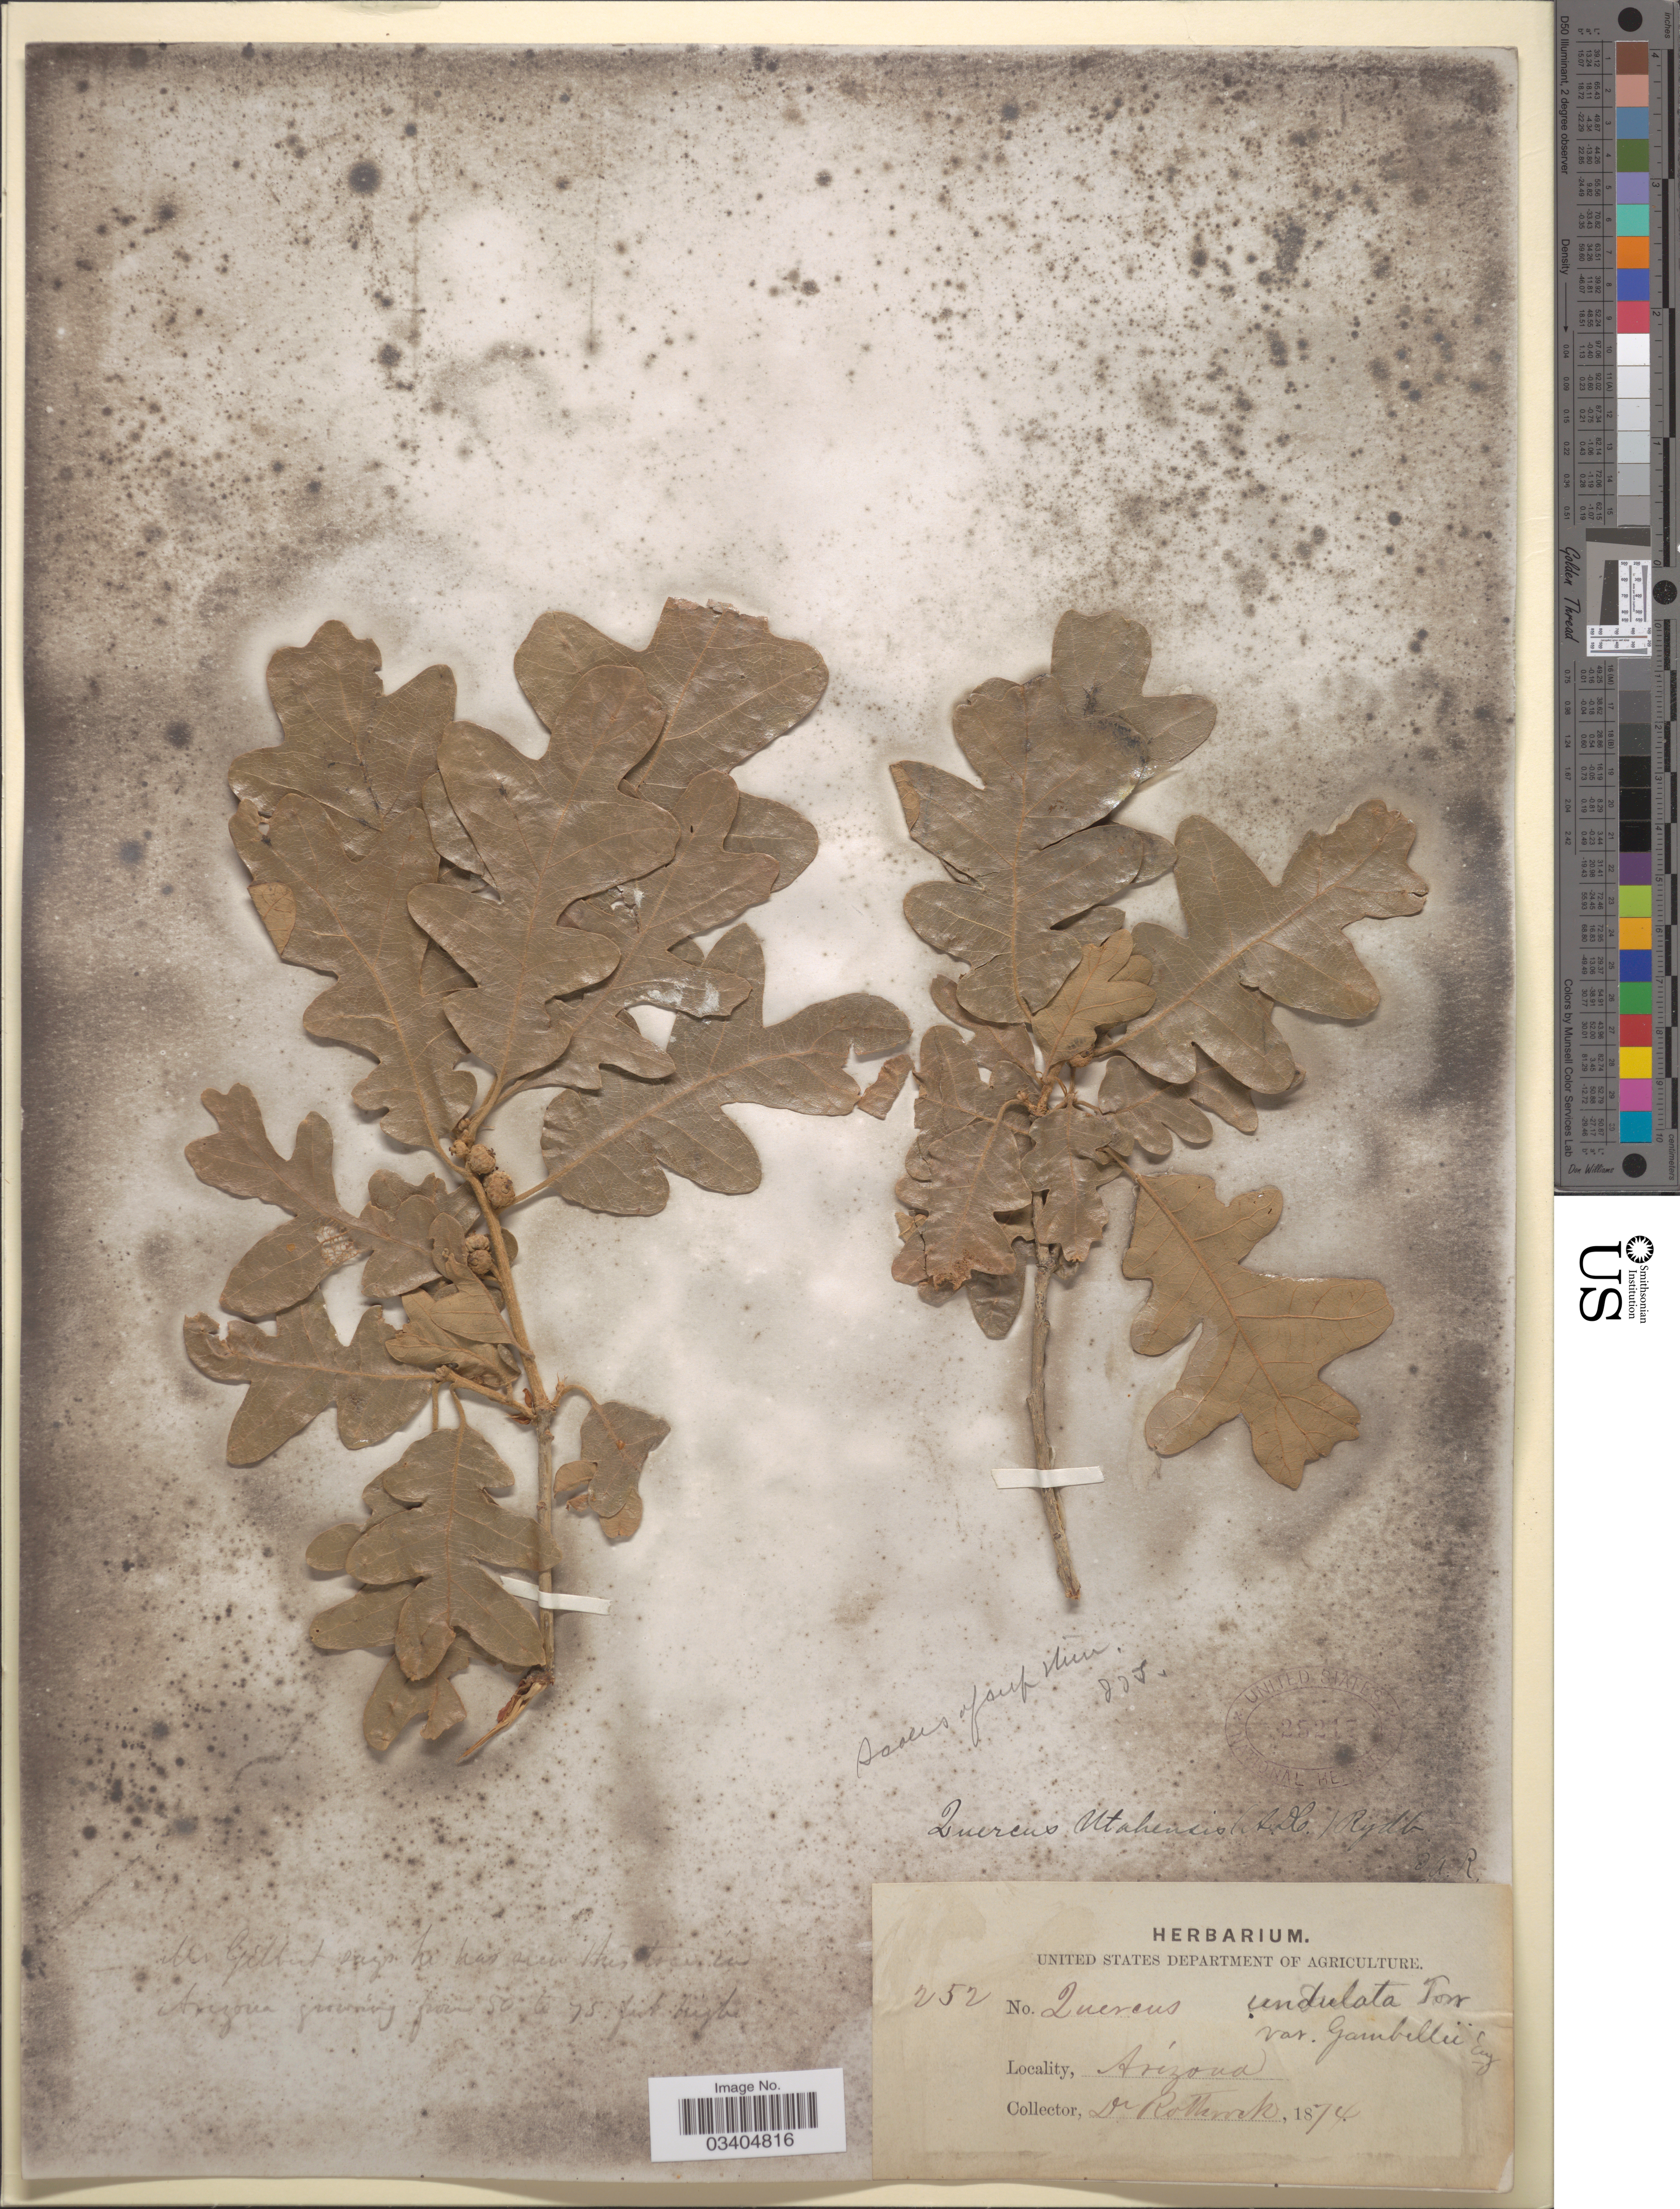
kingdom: Plantae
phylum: Tracheophyta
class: Magnoliopsida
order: Fagales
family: Fagaceae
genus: Quercus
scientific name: Quercus gambelii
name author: Nutt.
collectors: Rothrock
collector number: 252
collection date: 1874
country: United States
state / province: Arizona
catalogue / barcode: US 25217